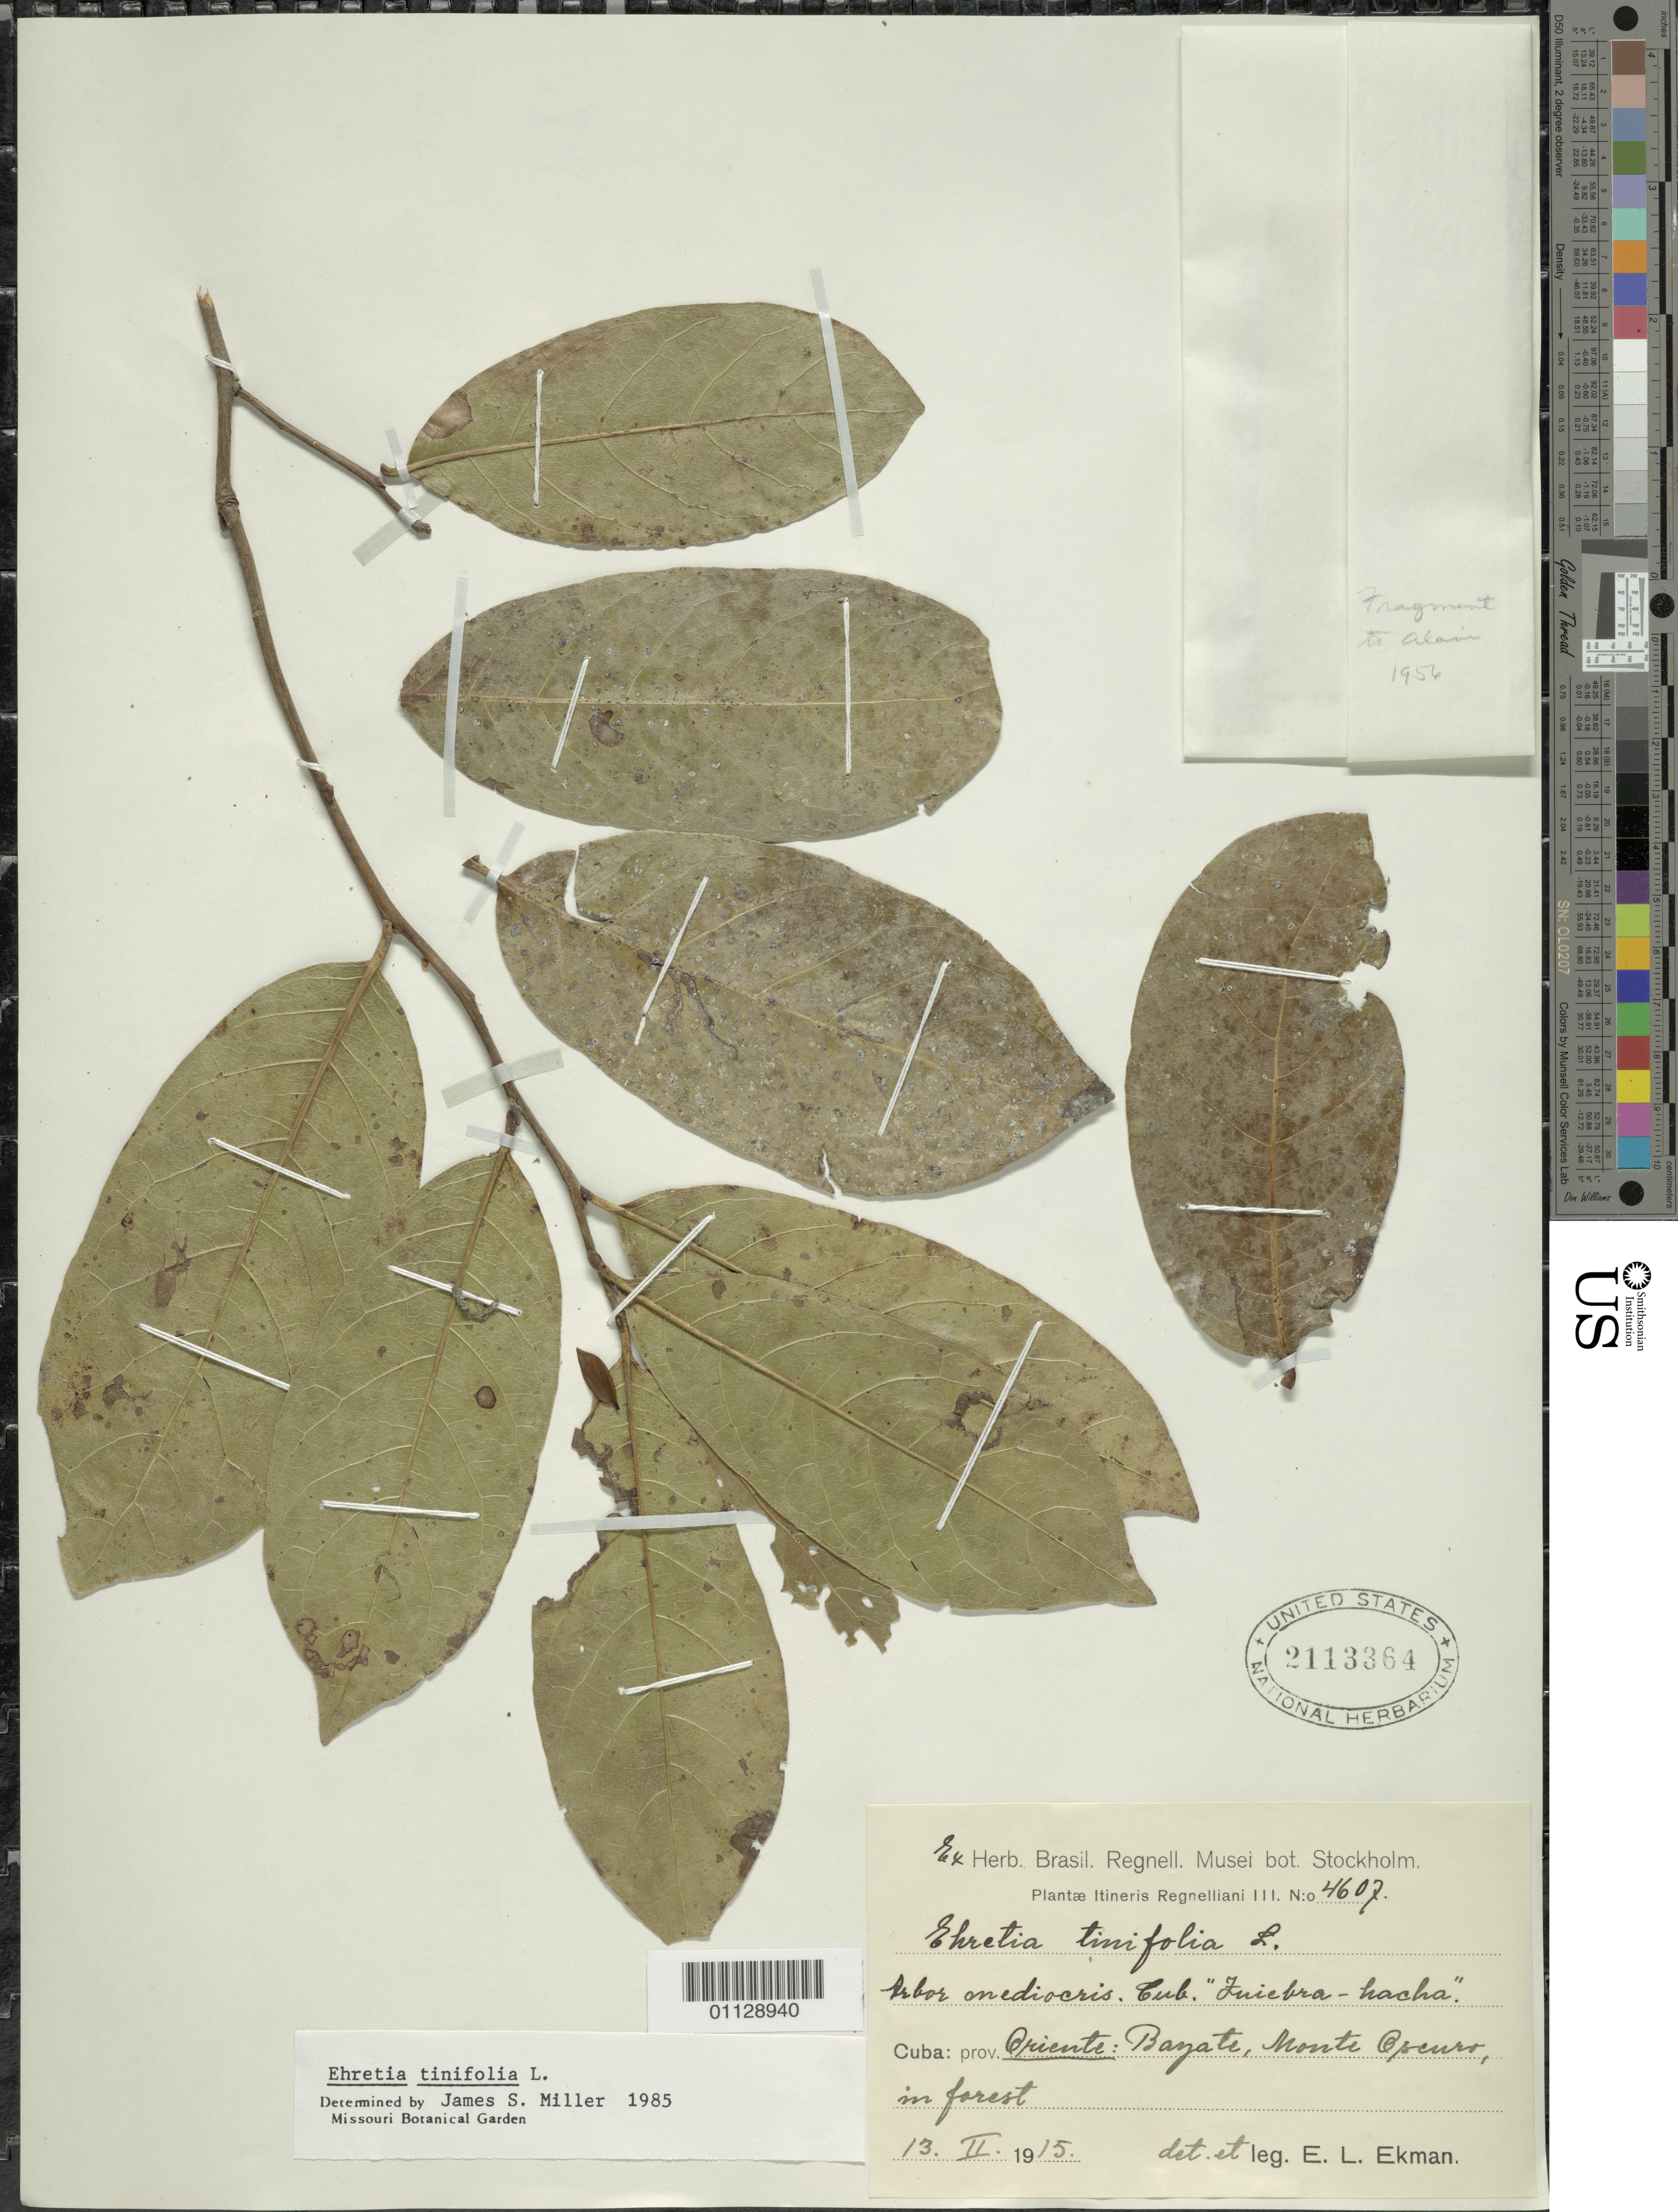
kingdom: Plantae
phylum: Tracheophyta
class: Magnoliopsida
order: Boraginales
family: Ehretiaceae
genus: Ehretia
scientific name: Ehretia tinifolia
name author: L.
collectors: E. L. Ekman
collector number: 4607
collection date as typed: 13 Feb 1915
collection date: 1915-02-13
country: Cuba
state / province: Oriente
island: Cuba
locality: Oriente: Bayate, Monte Oscuro in forest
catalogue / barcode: US 2113364